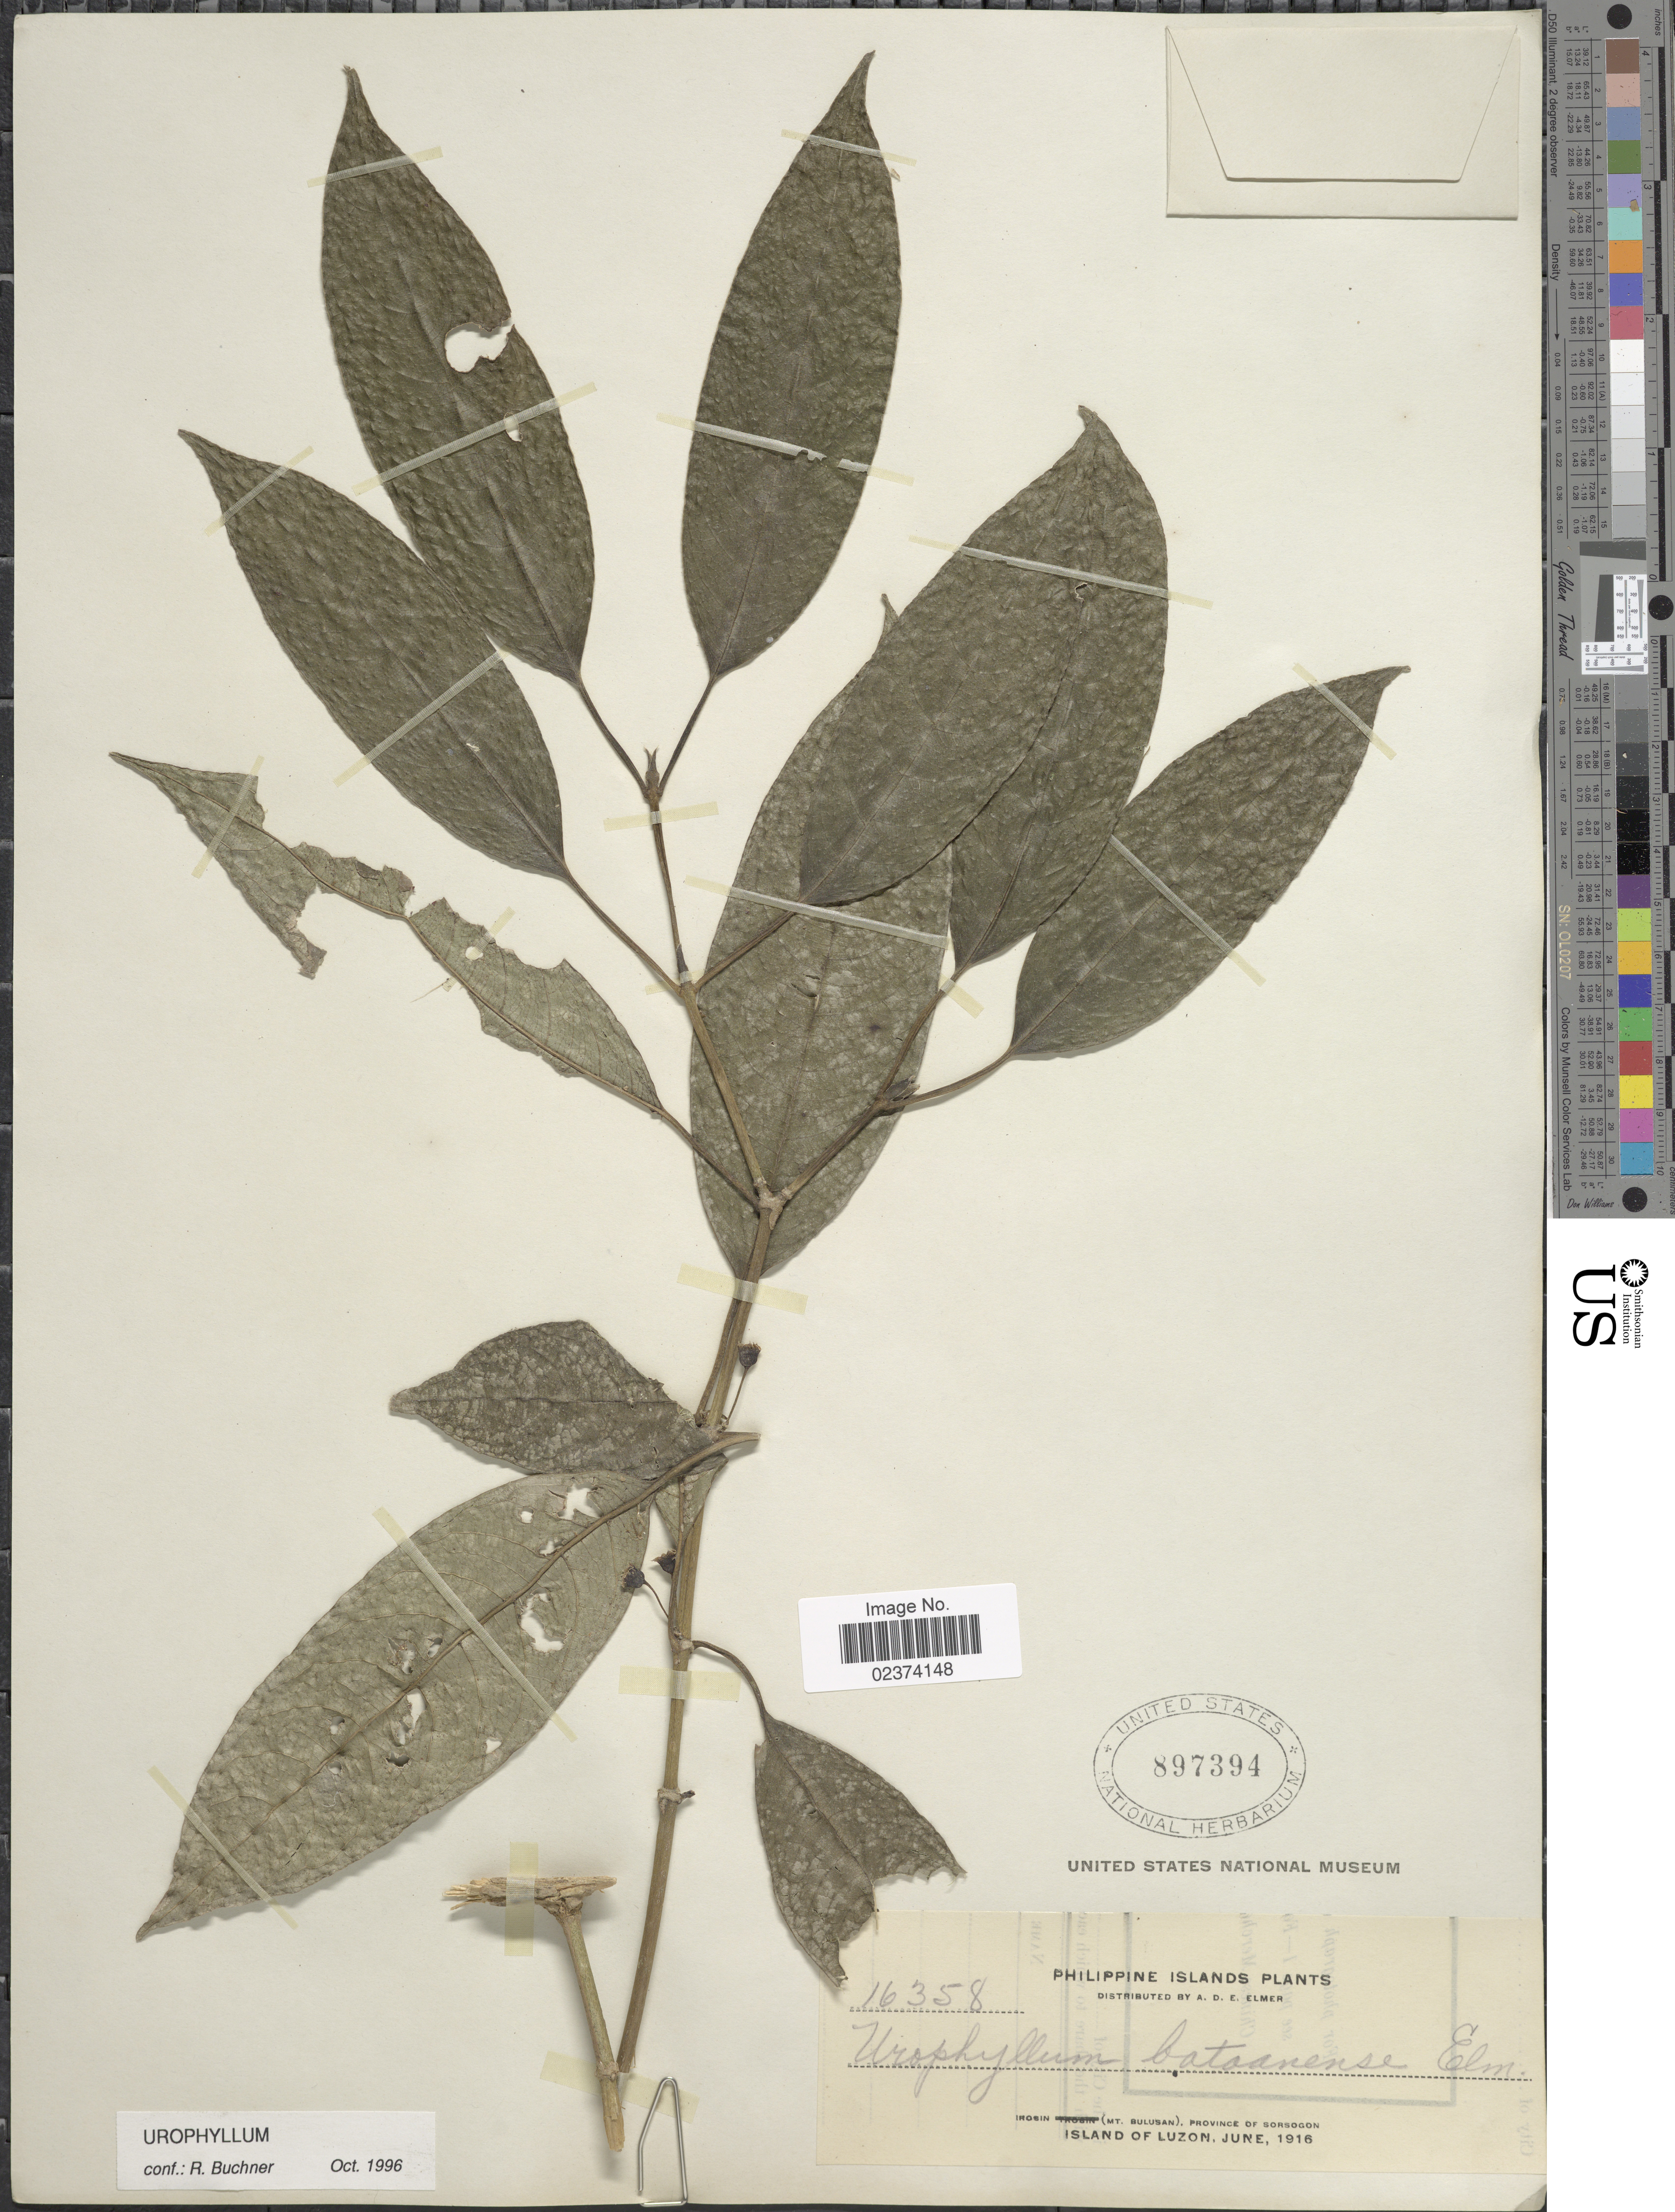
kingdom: Plantae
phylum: Tracheophyta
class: Magnoliopsida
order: Gentianales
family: Rubiaceae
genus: Urophyllum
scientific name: Urophyllum sp.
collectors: A. D. E. Elmer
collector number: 16358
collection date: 1916-06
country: Philippines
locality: Irosin (Mt. Bulusan), Province of Sorsogon, Island of Luzon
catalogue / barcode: US 897394